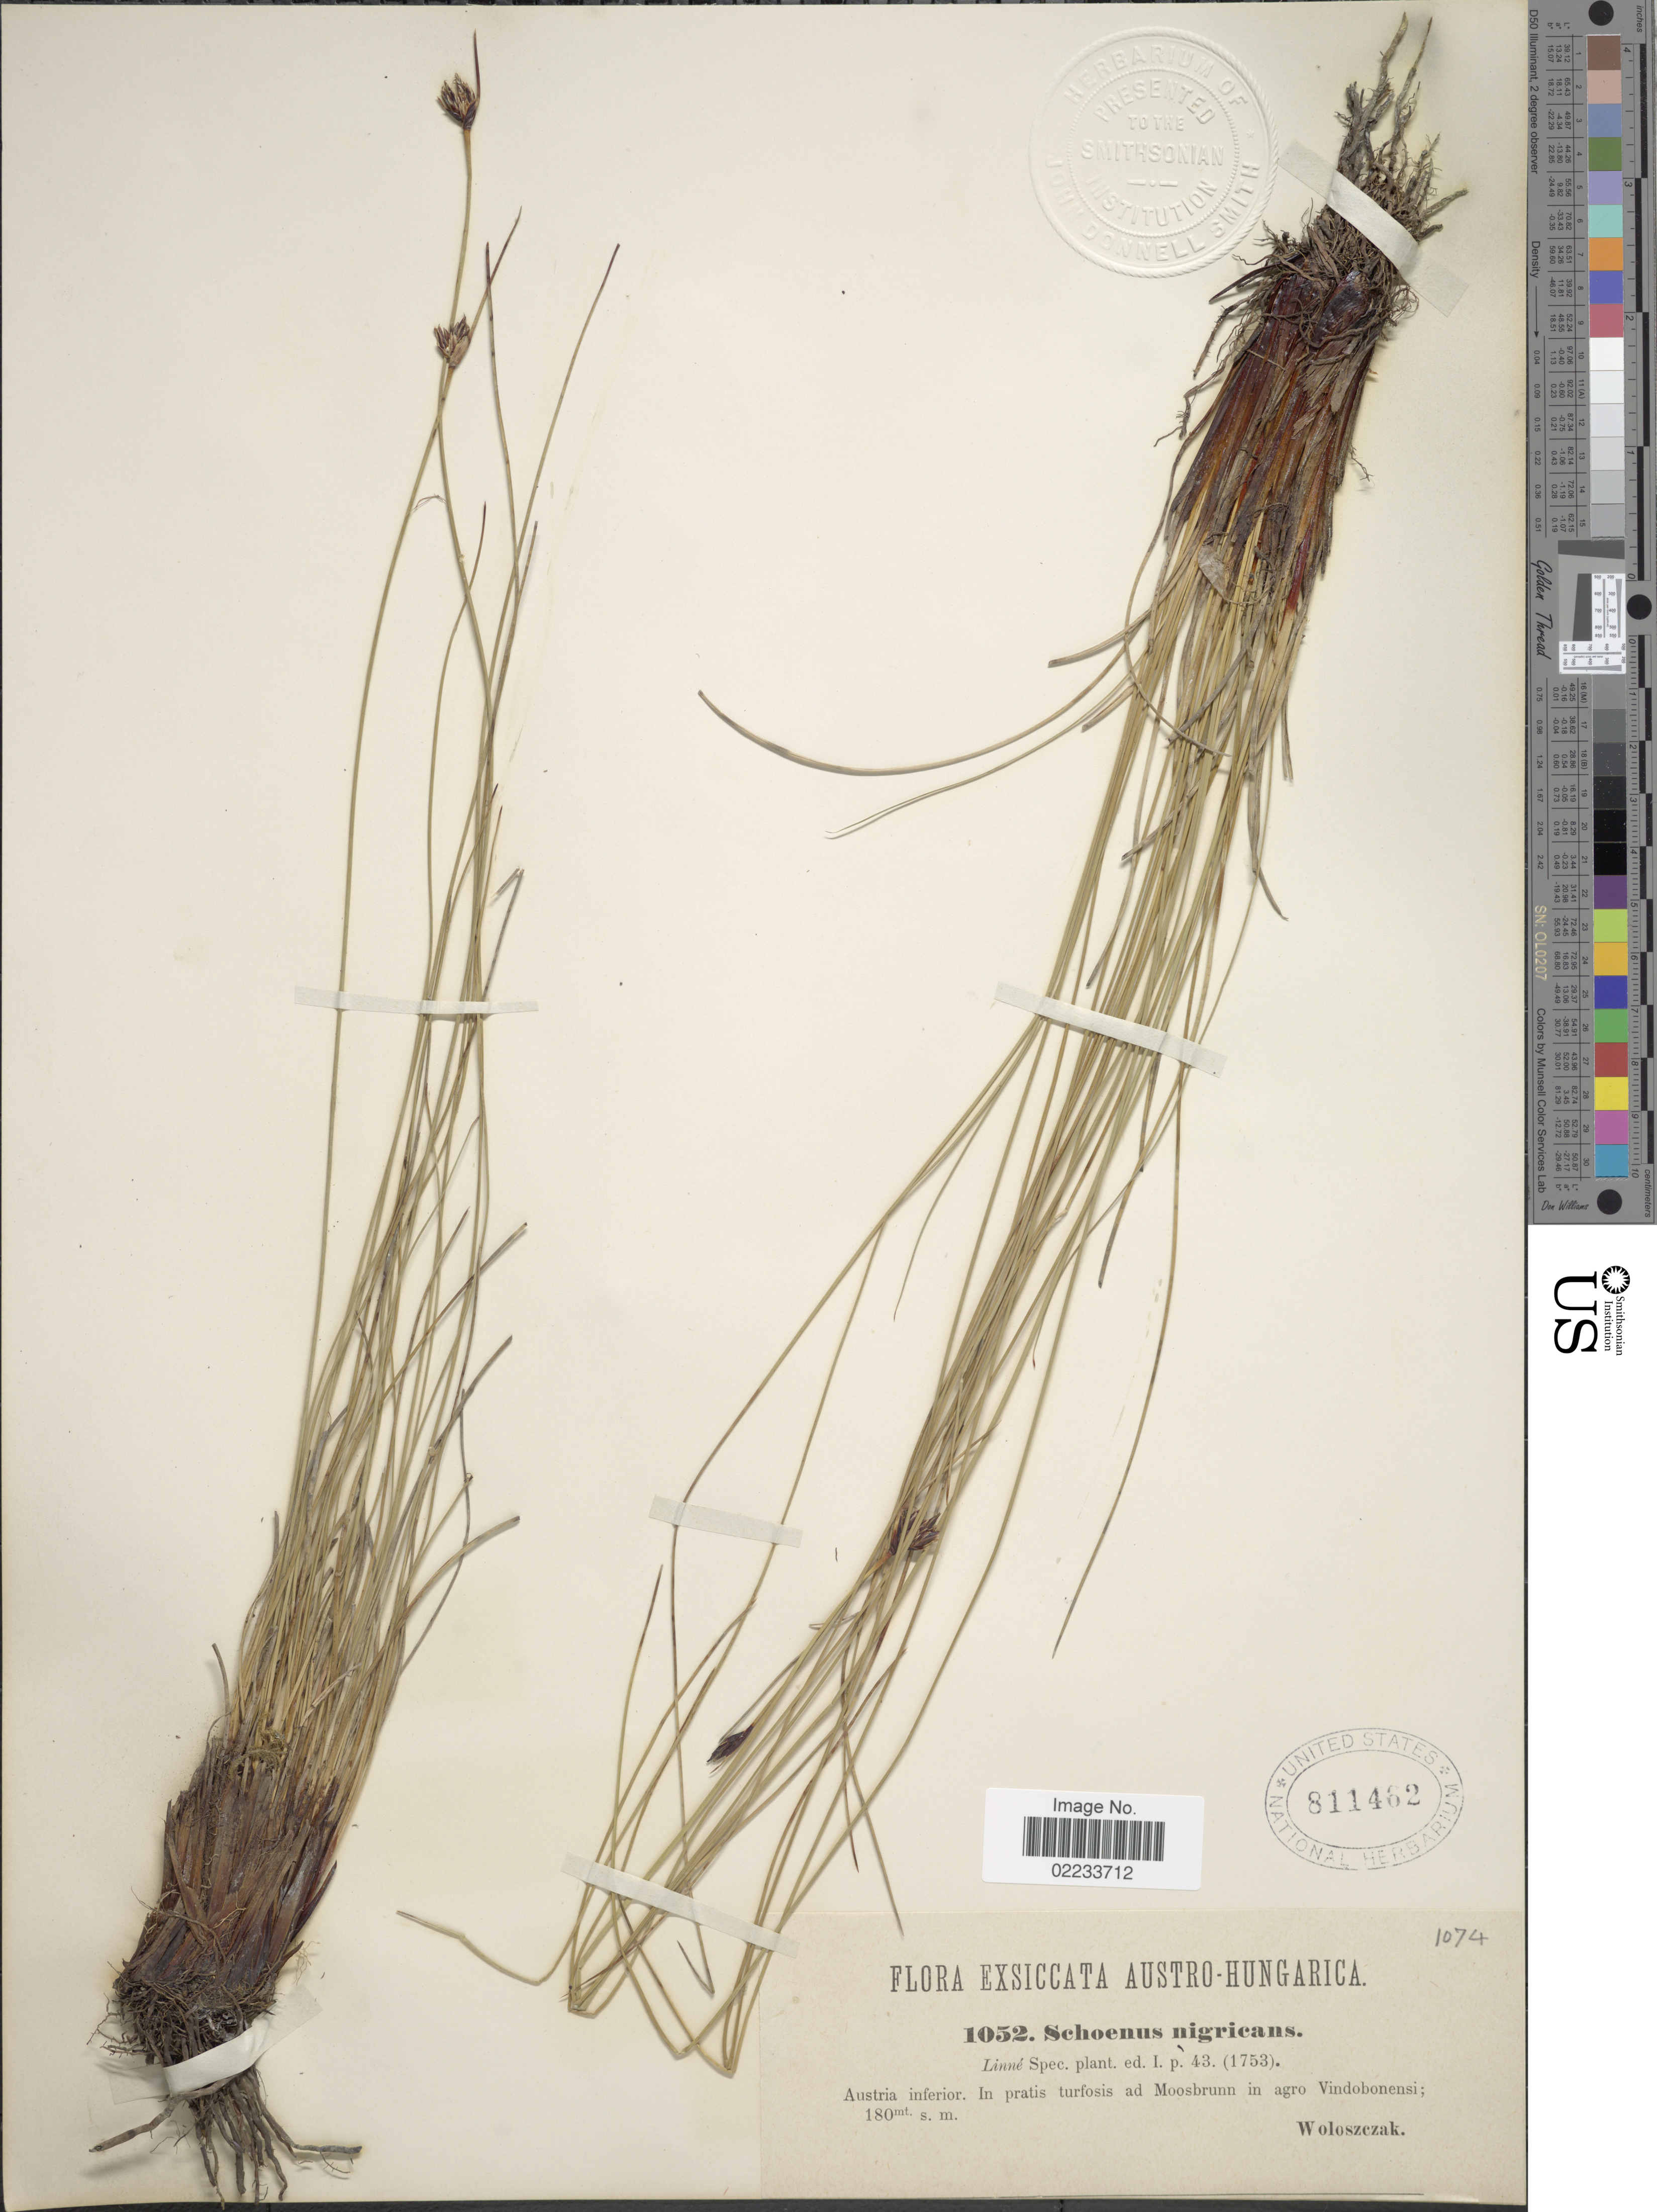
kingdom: Plantae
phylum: Tracheophyta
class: Liliopsida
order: Poales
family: Cyperaceae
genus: Schoenus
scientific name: Schoenus nigricans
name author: L.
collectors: Woloszczak, E.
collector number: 1052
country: Austria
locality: Austro-Hungarica, Austria inferior. In pratis turfosis ad Moosbrunn in agro Vindobonensi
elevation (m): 180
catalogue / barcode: US 811462